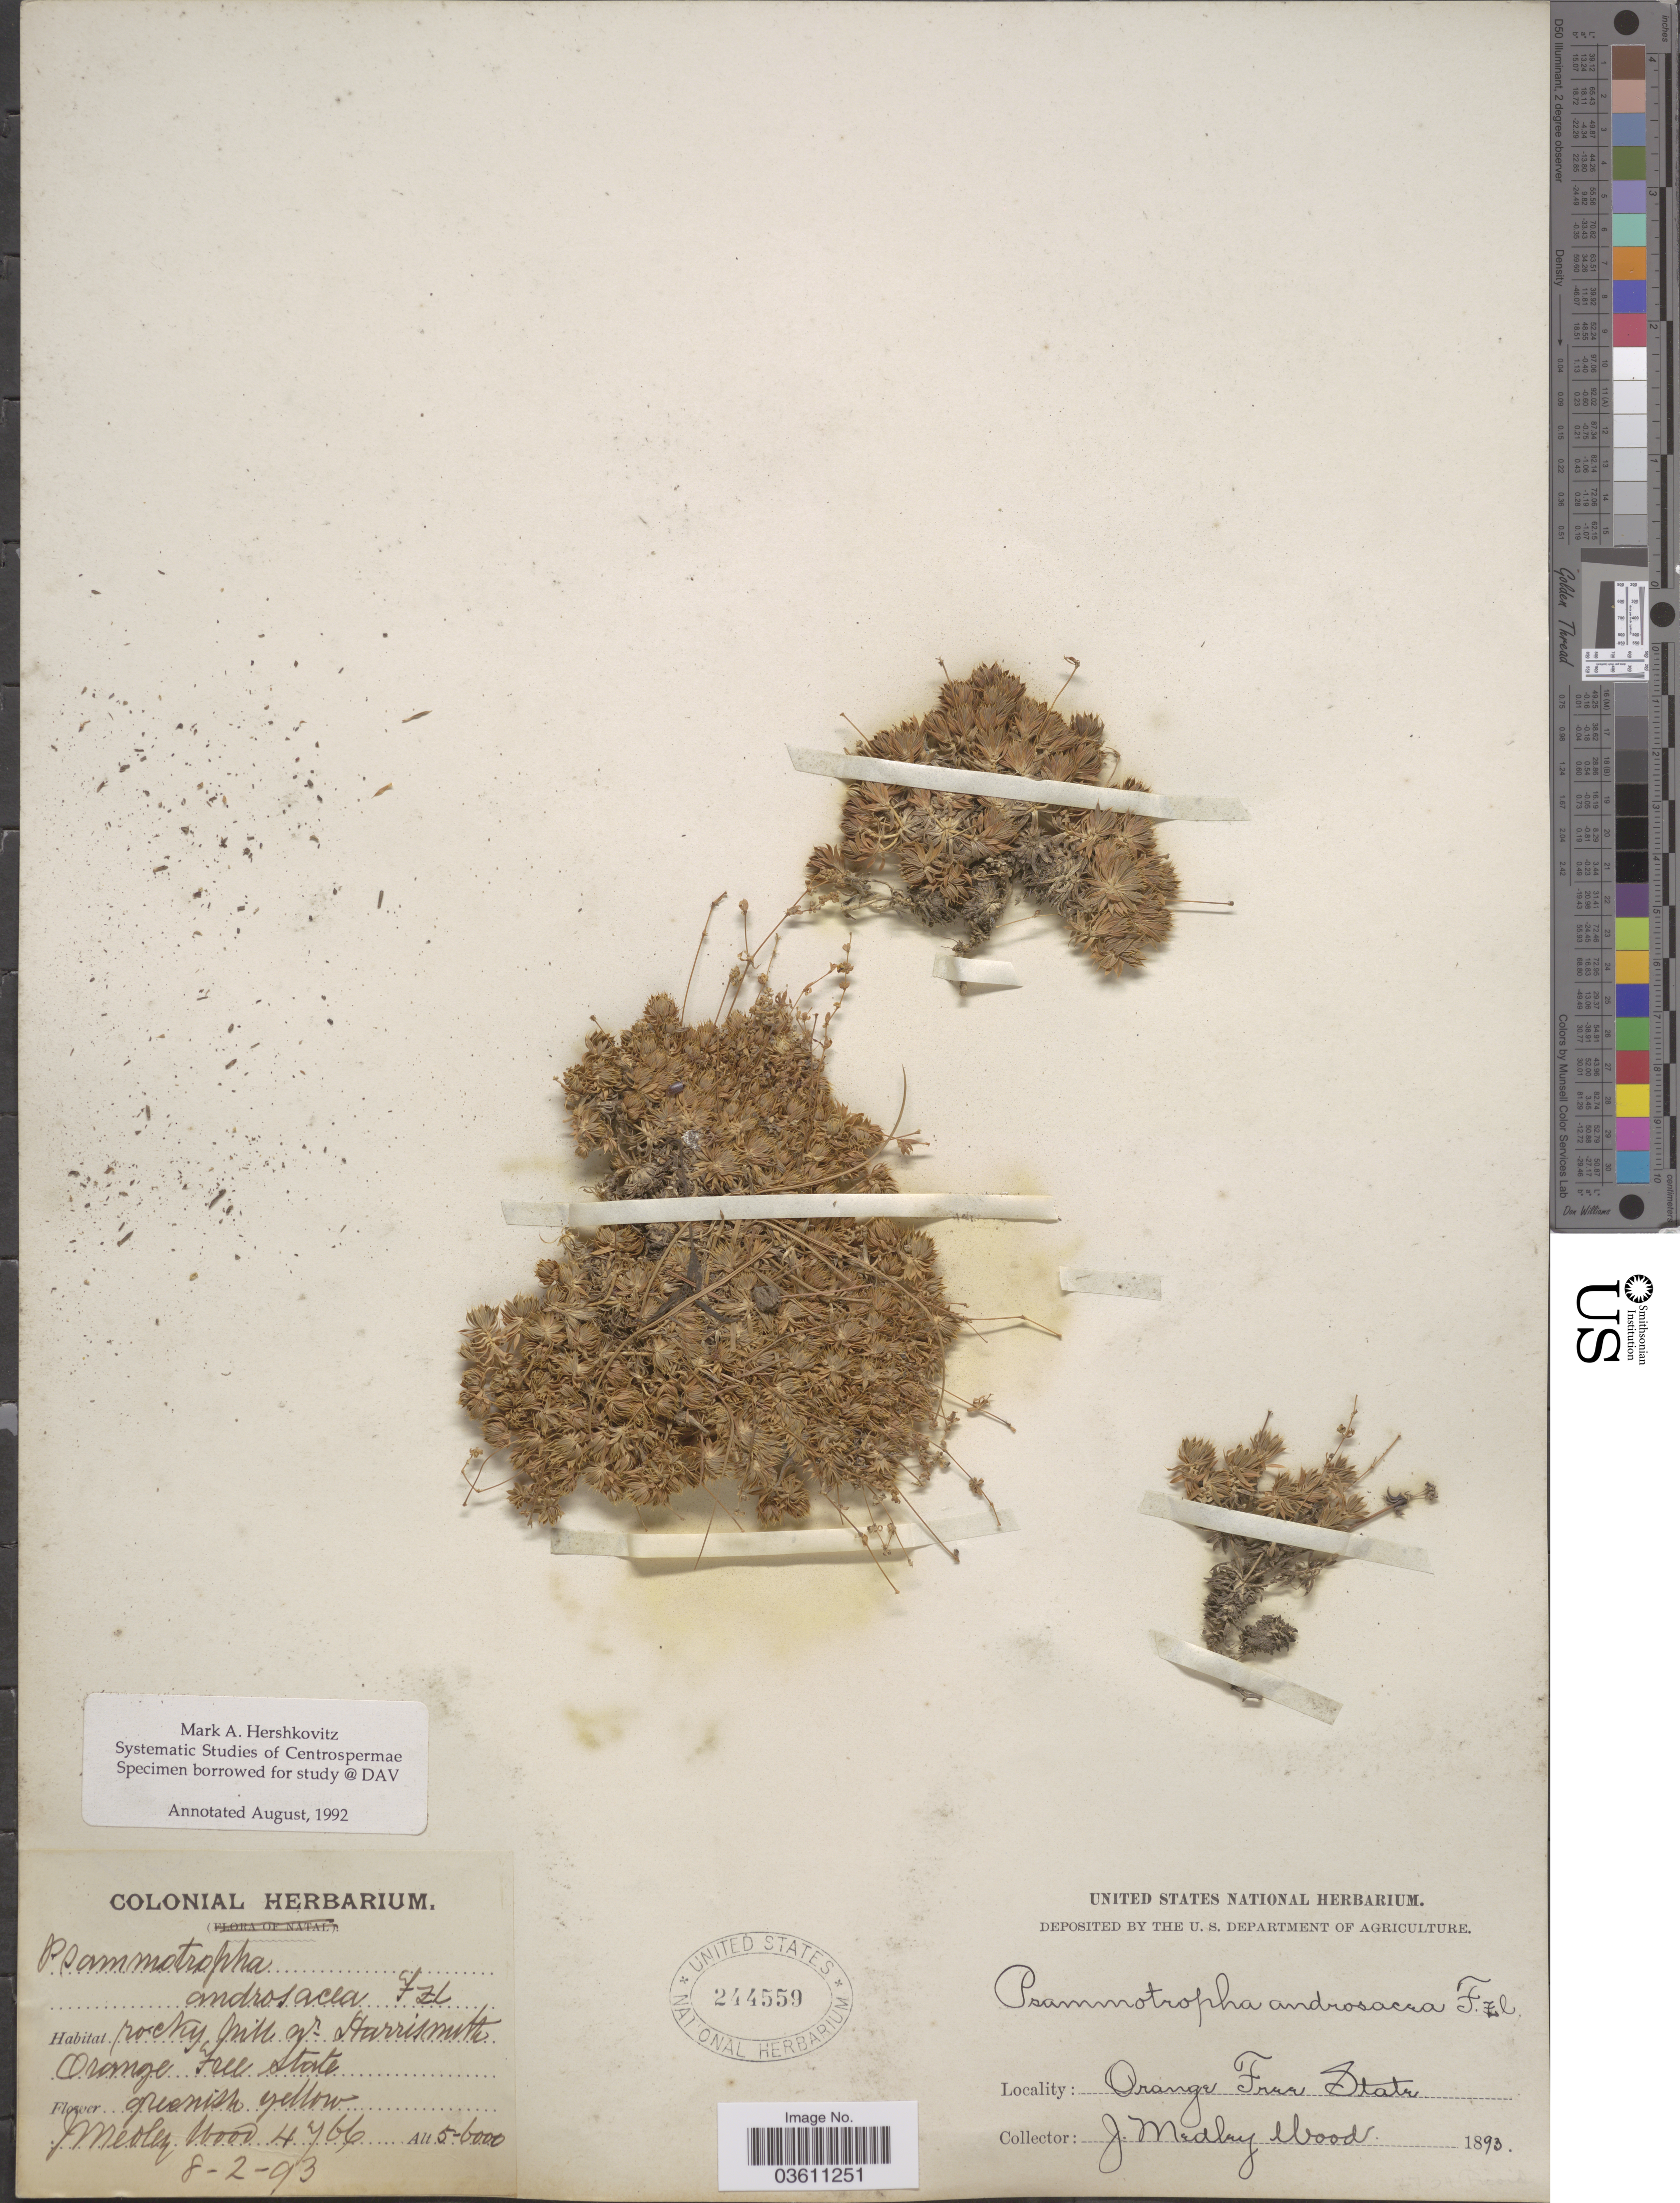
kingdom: Plantae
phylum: Tracheophyta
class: Magnoliopsida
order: Caryophyllales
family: Molluginaceae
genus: Psammotropha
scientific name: Psammotropha androsacea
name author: Fenzl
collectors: J. Medley Wood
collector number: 4766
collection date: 1893-02-08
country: South Africa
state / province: Free State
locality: Rocky hills nr. Harrismith. Orange Free State.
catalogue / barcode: US 244559